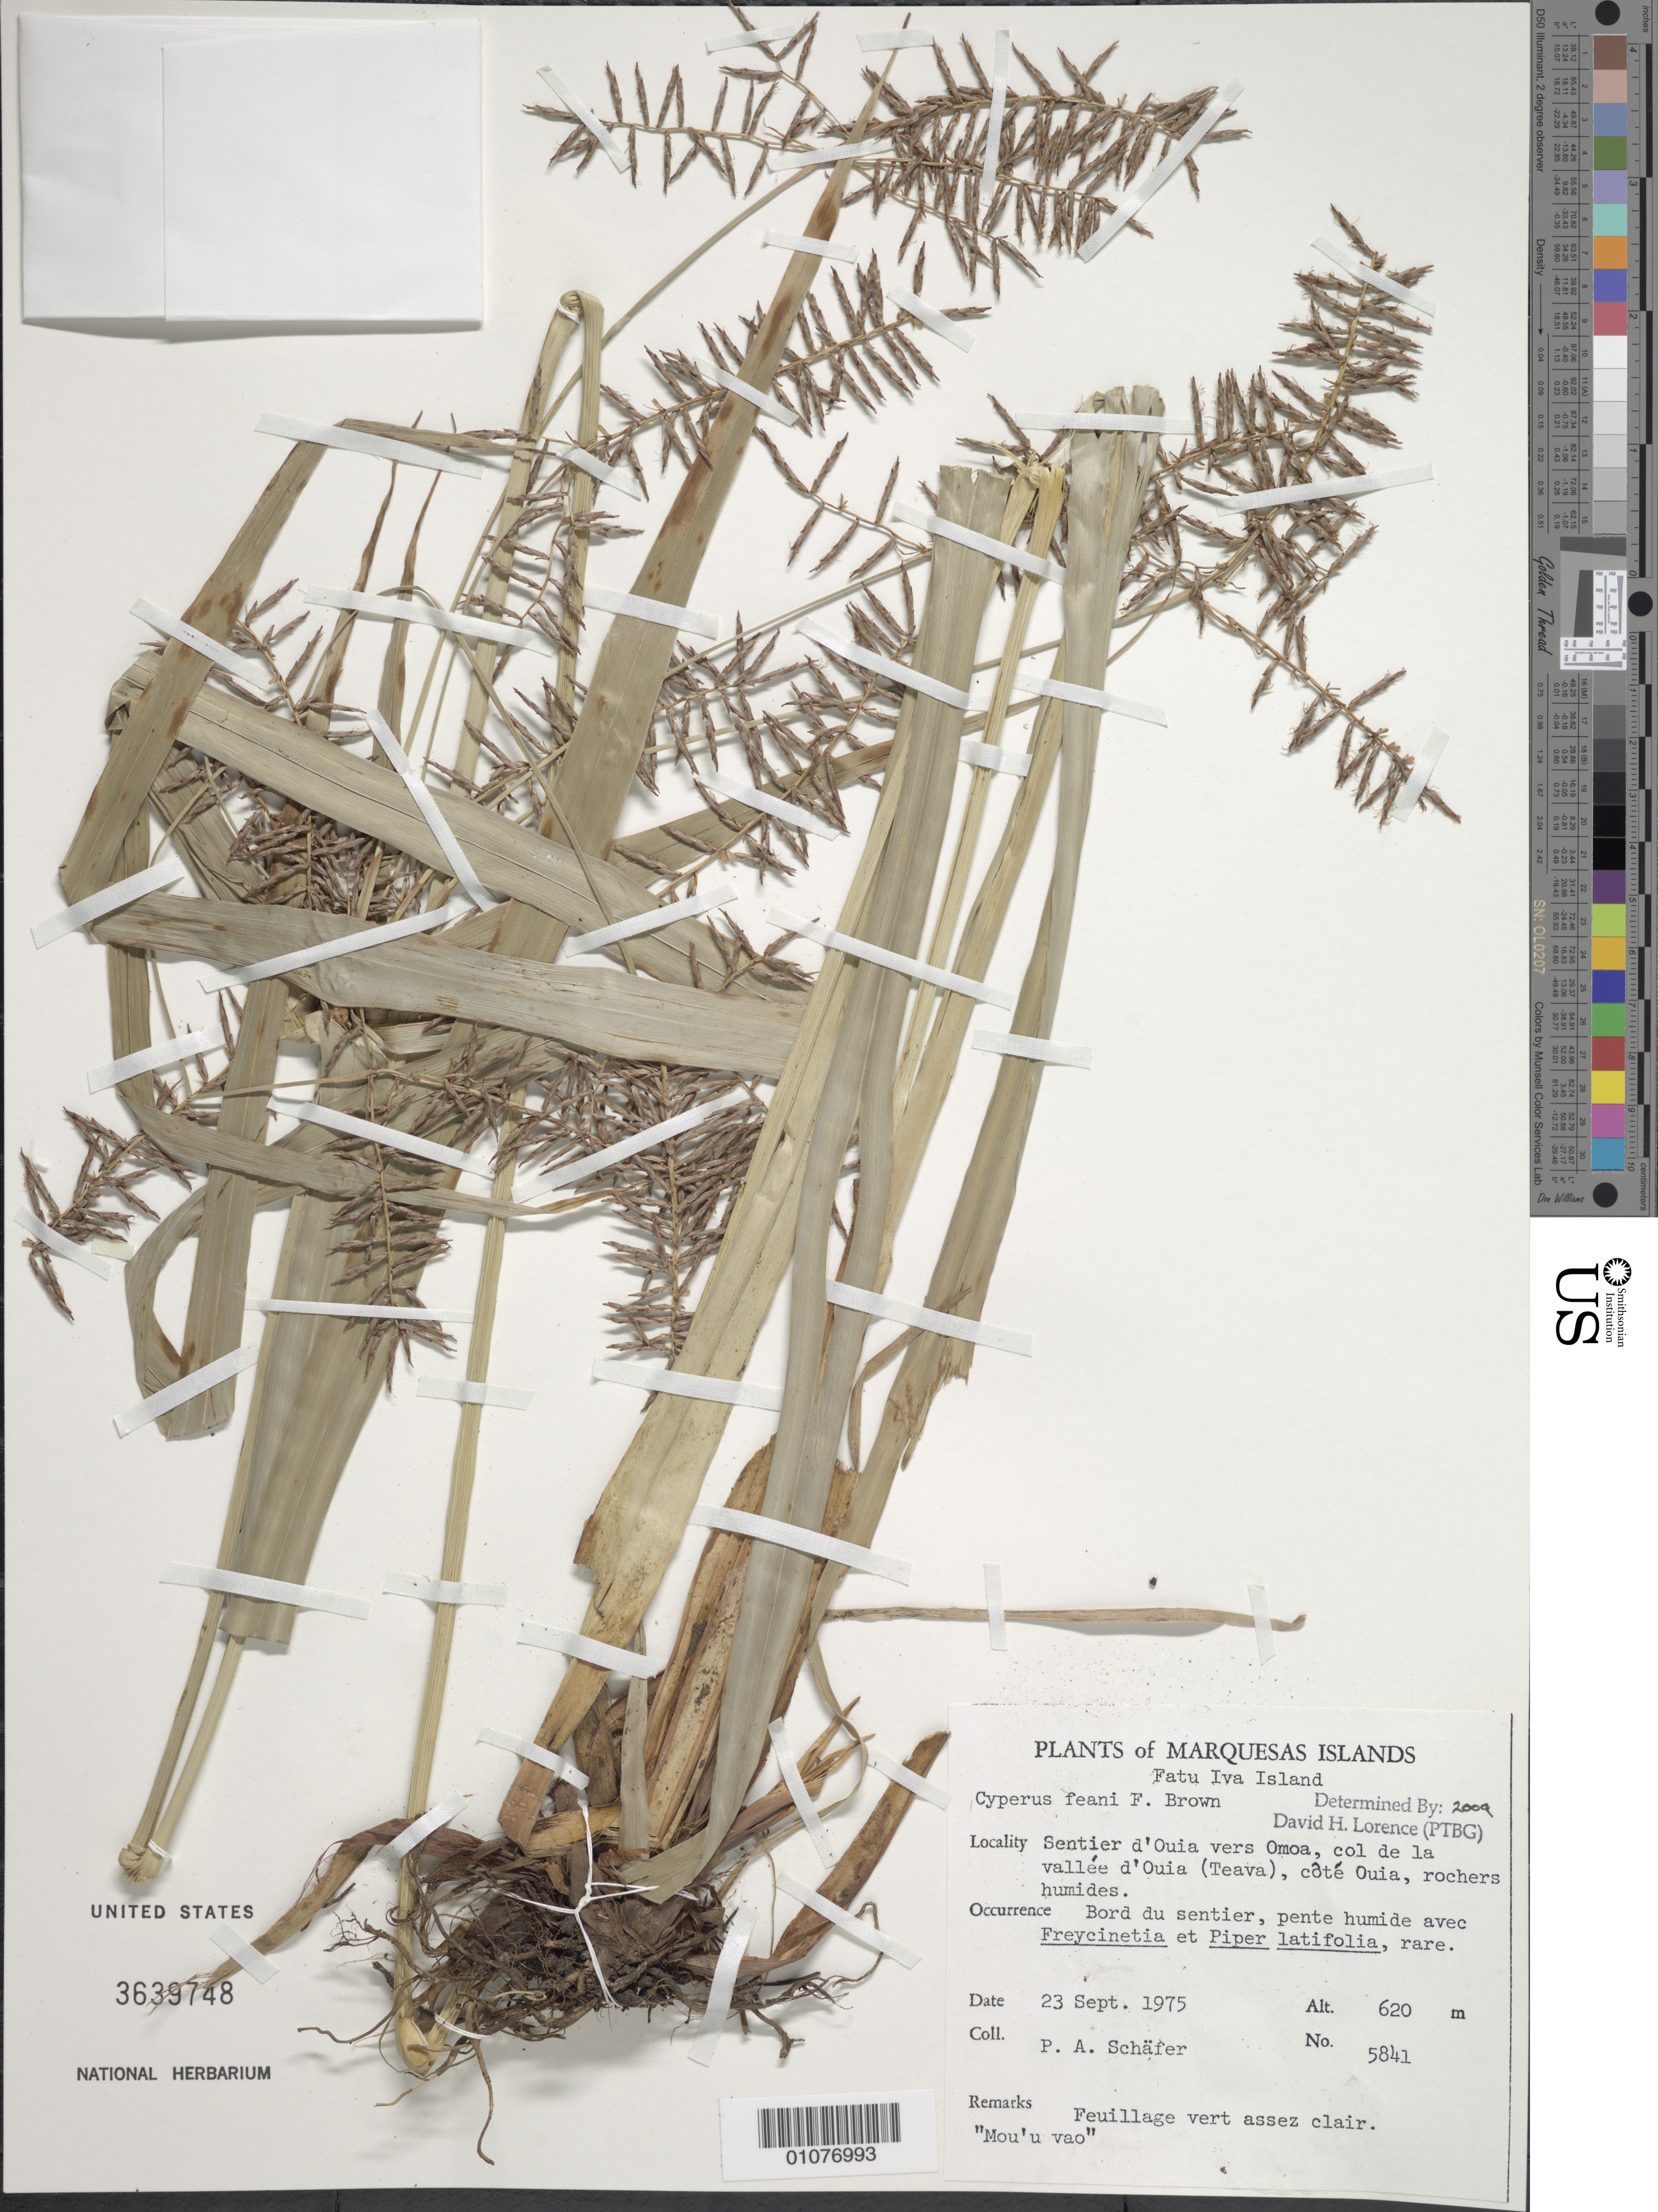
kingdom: Plantae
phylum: Tracheophyta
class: Liliopsida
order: Poales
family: Cyperaceae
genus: Cyperus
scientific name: Cyperus feani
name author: F. Br.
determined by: Lorence, David H., (PTBG), National Tropical Botanical Garden (UNITED STATES)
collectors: P. A. Schäfer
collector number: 5841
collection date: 1975-09-23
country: French Polynesia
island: Fatu Hiva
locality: Sentier d'Ouia vers 'Omo'a, col de la vallée d'Ouia (Teava), coté Ouia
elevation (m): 620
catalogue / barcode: US 3639748